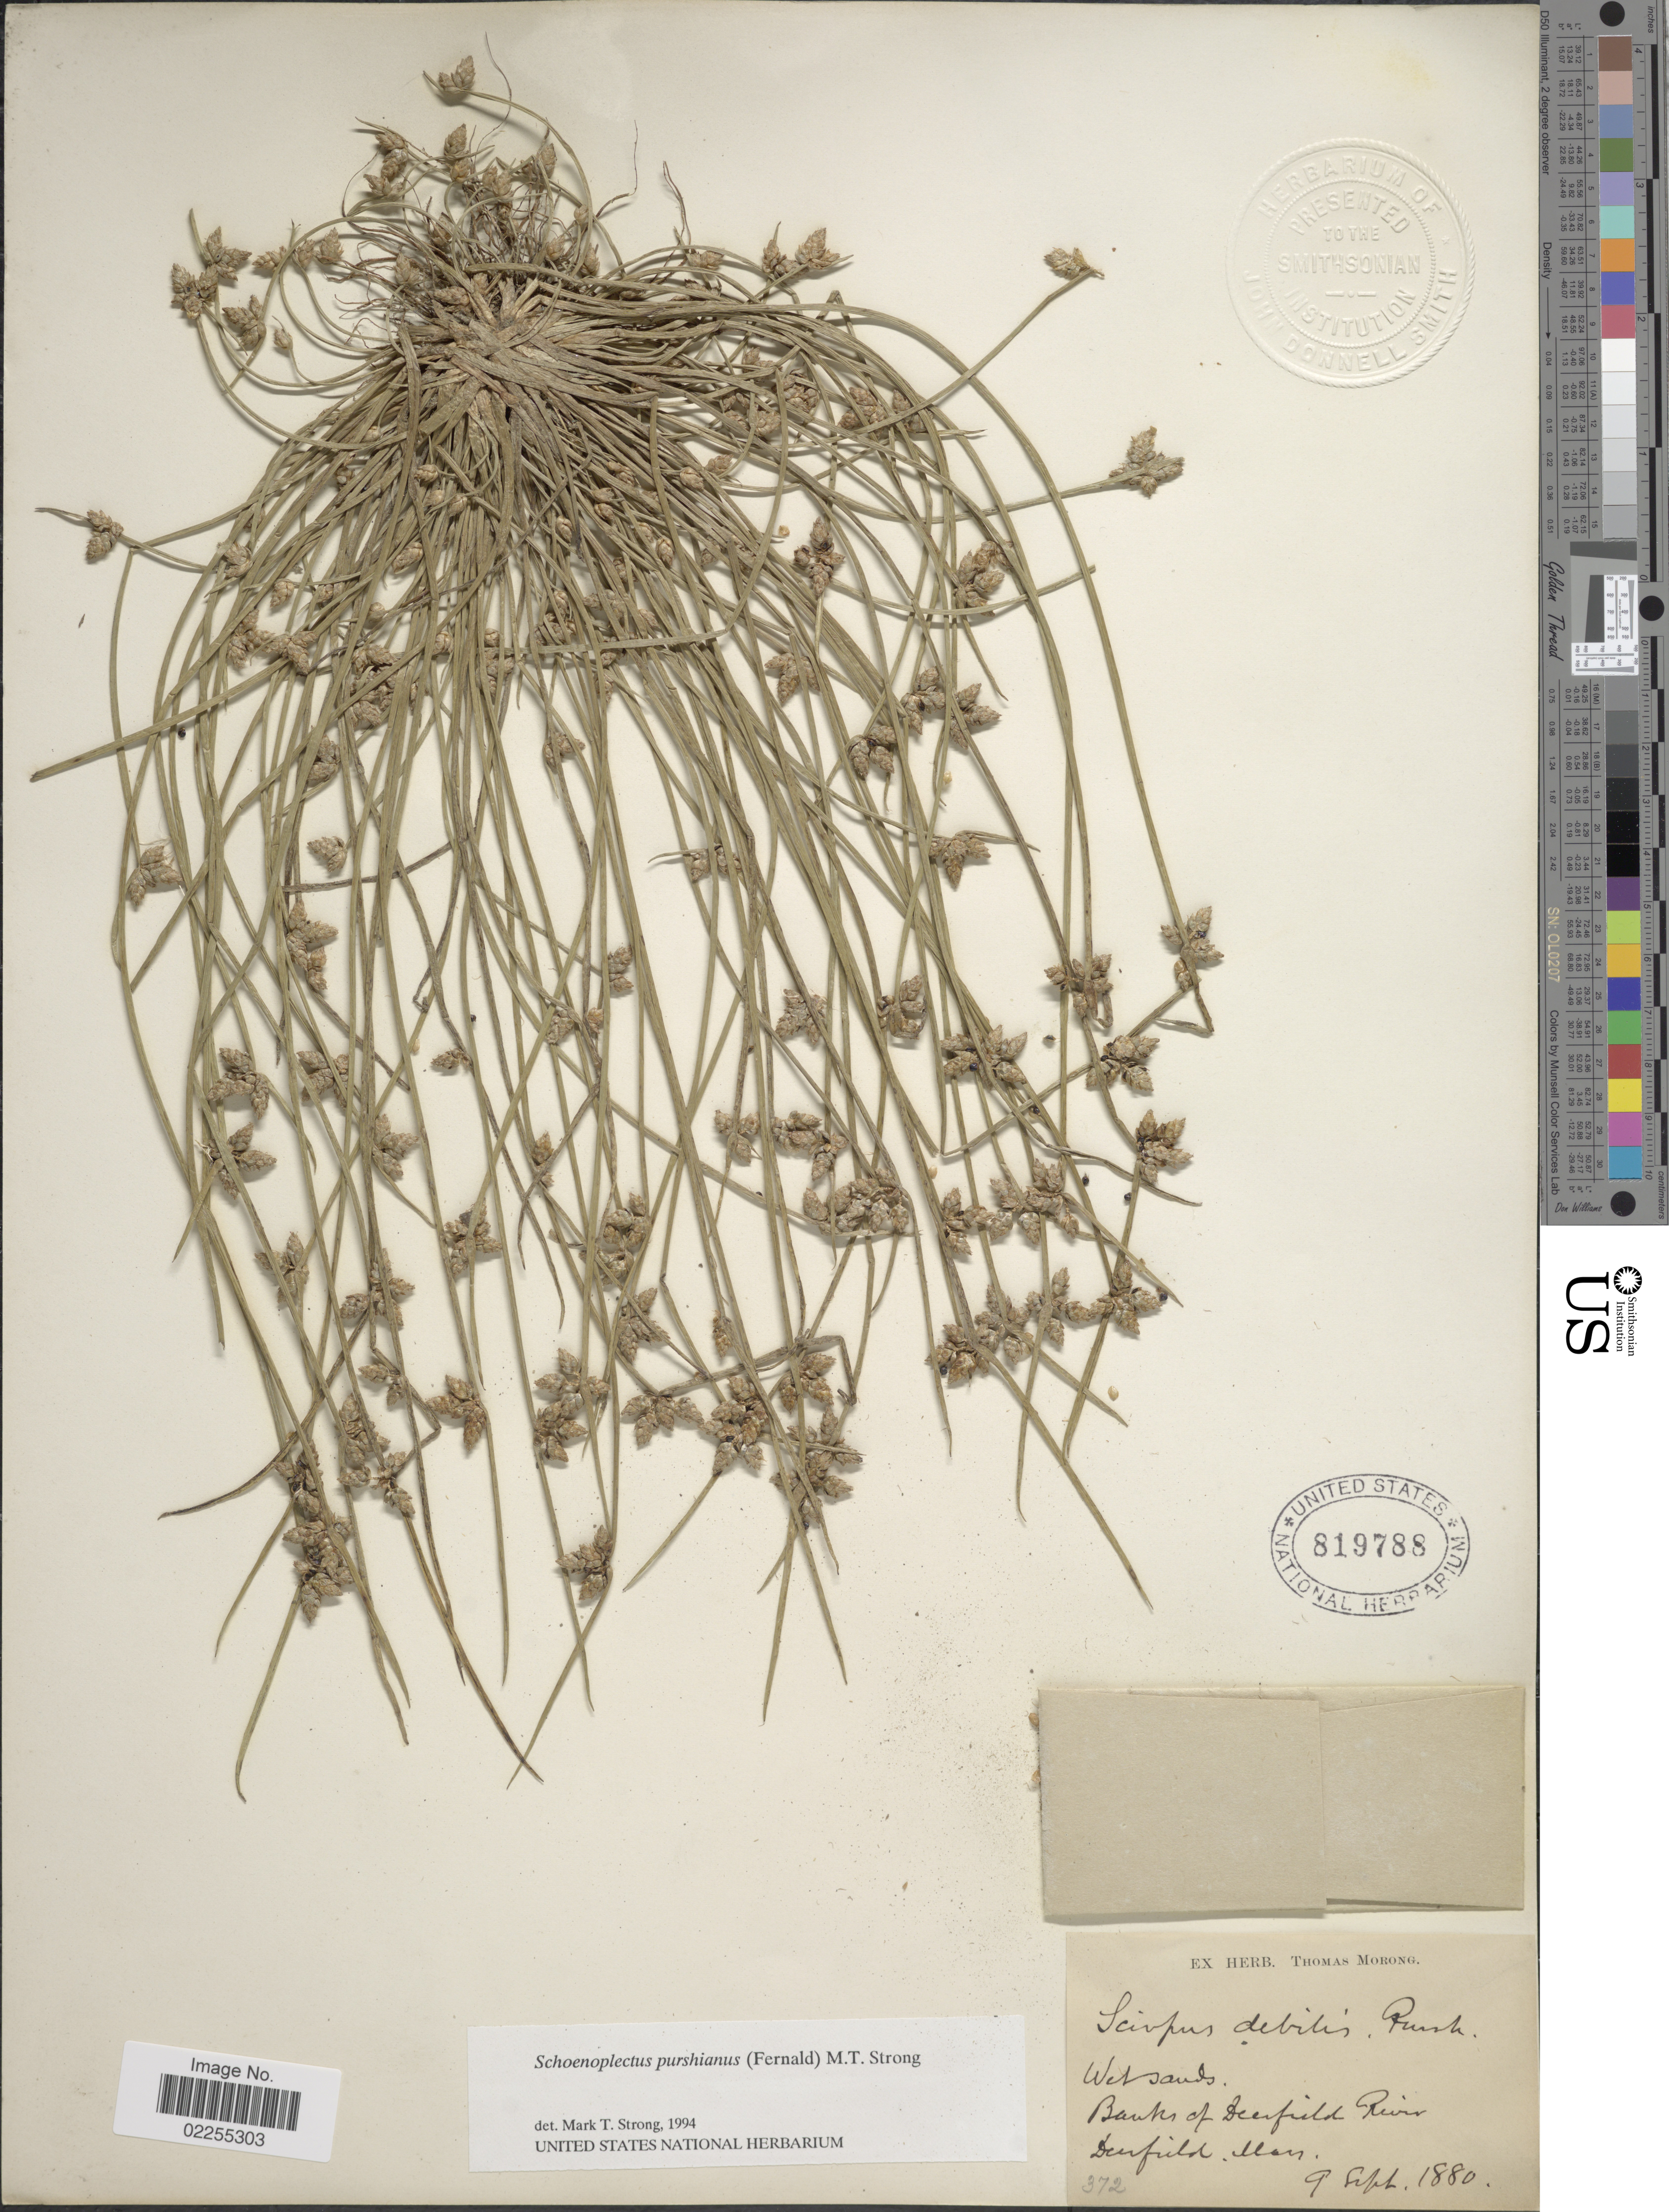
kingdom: Plantae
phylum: Tracheophyta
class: Liliopsida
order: Poales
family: Cyperaceae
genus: Schoenoplectus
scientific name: Schoenoplectus purshianus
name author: (Fernald) M.T. Strong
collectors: ex Herb. T. Morong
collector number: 372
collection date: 1880-09-09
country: United States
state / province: Massachusetts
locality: Banks of Deerfield River. Deerfield, Mass.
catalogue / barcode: US 819788